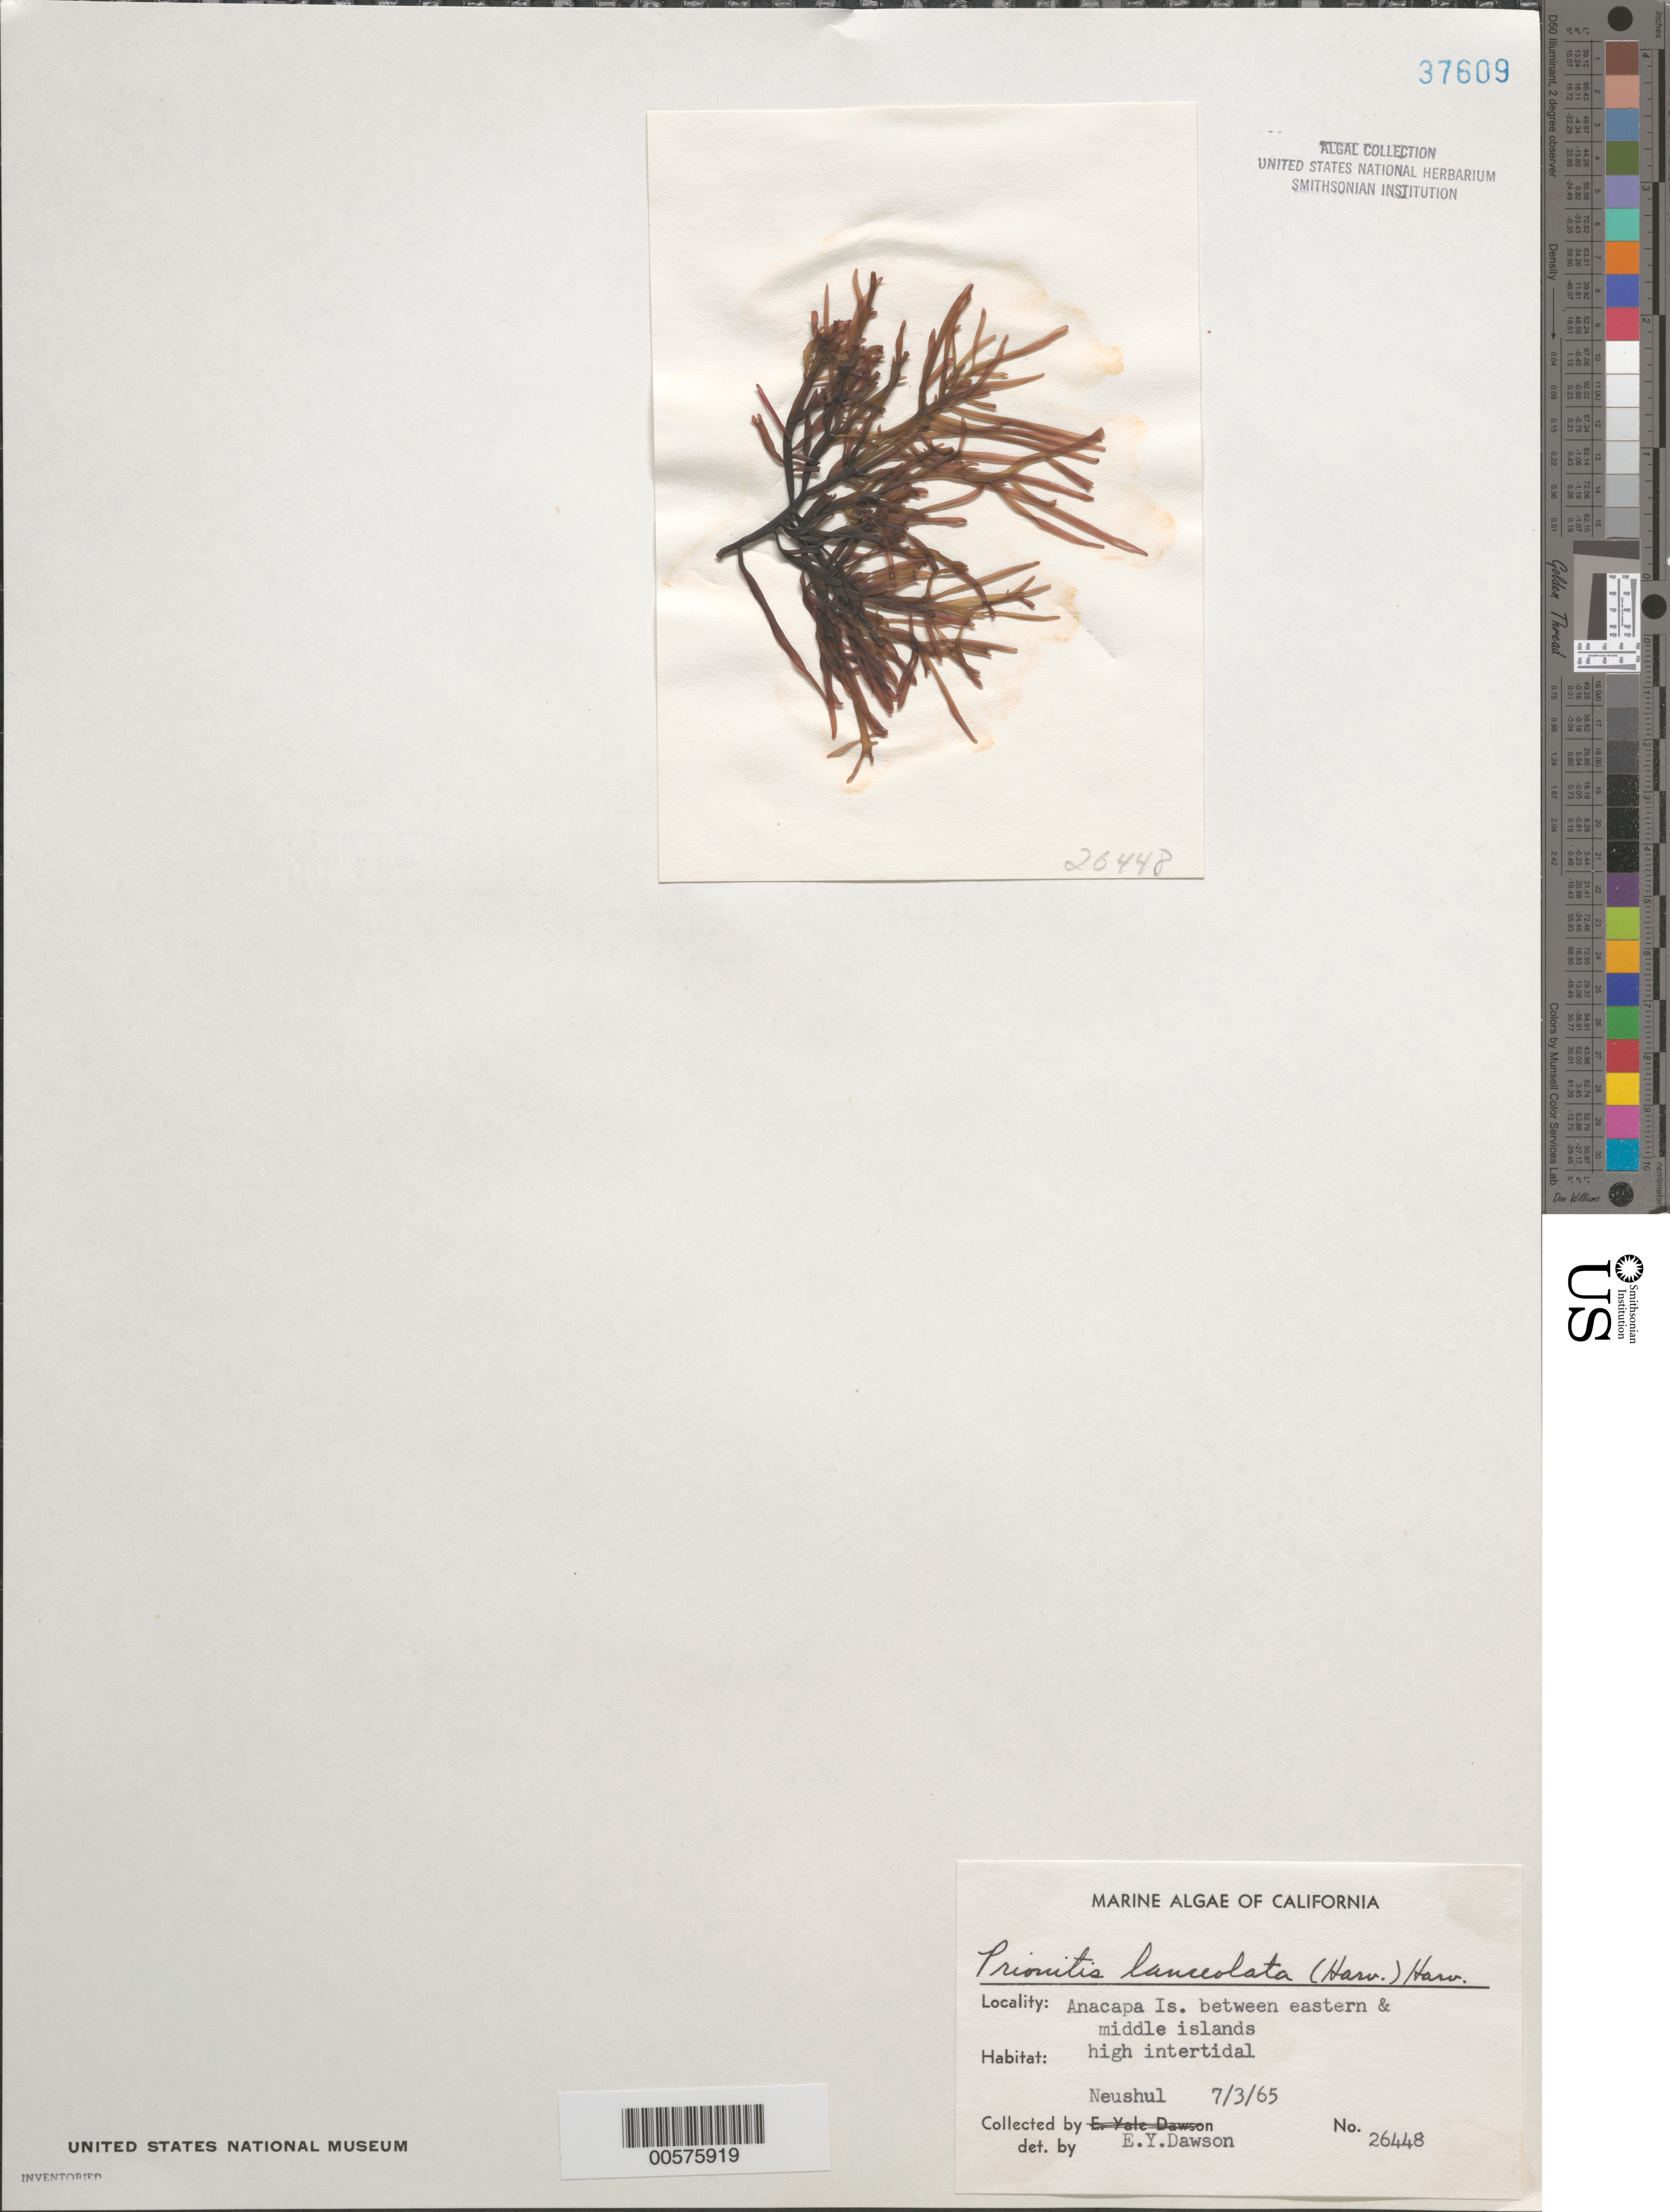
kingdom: Plantae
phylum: Rhodophyta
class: Florideophyceae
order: Cryptonemiales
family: Cryptonemiaceae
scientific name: Prionitis lanceolata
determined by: Dawson, E. Y.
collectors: M. Neushul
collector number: EYD 26448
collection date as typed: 03 Jul 1965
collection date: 1965-07-03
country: United States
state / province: California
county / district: Ventura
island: Anacapa Island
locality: Between eastern and middle islands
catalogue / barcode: US 37609